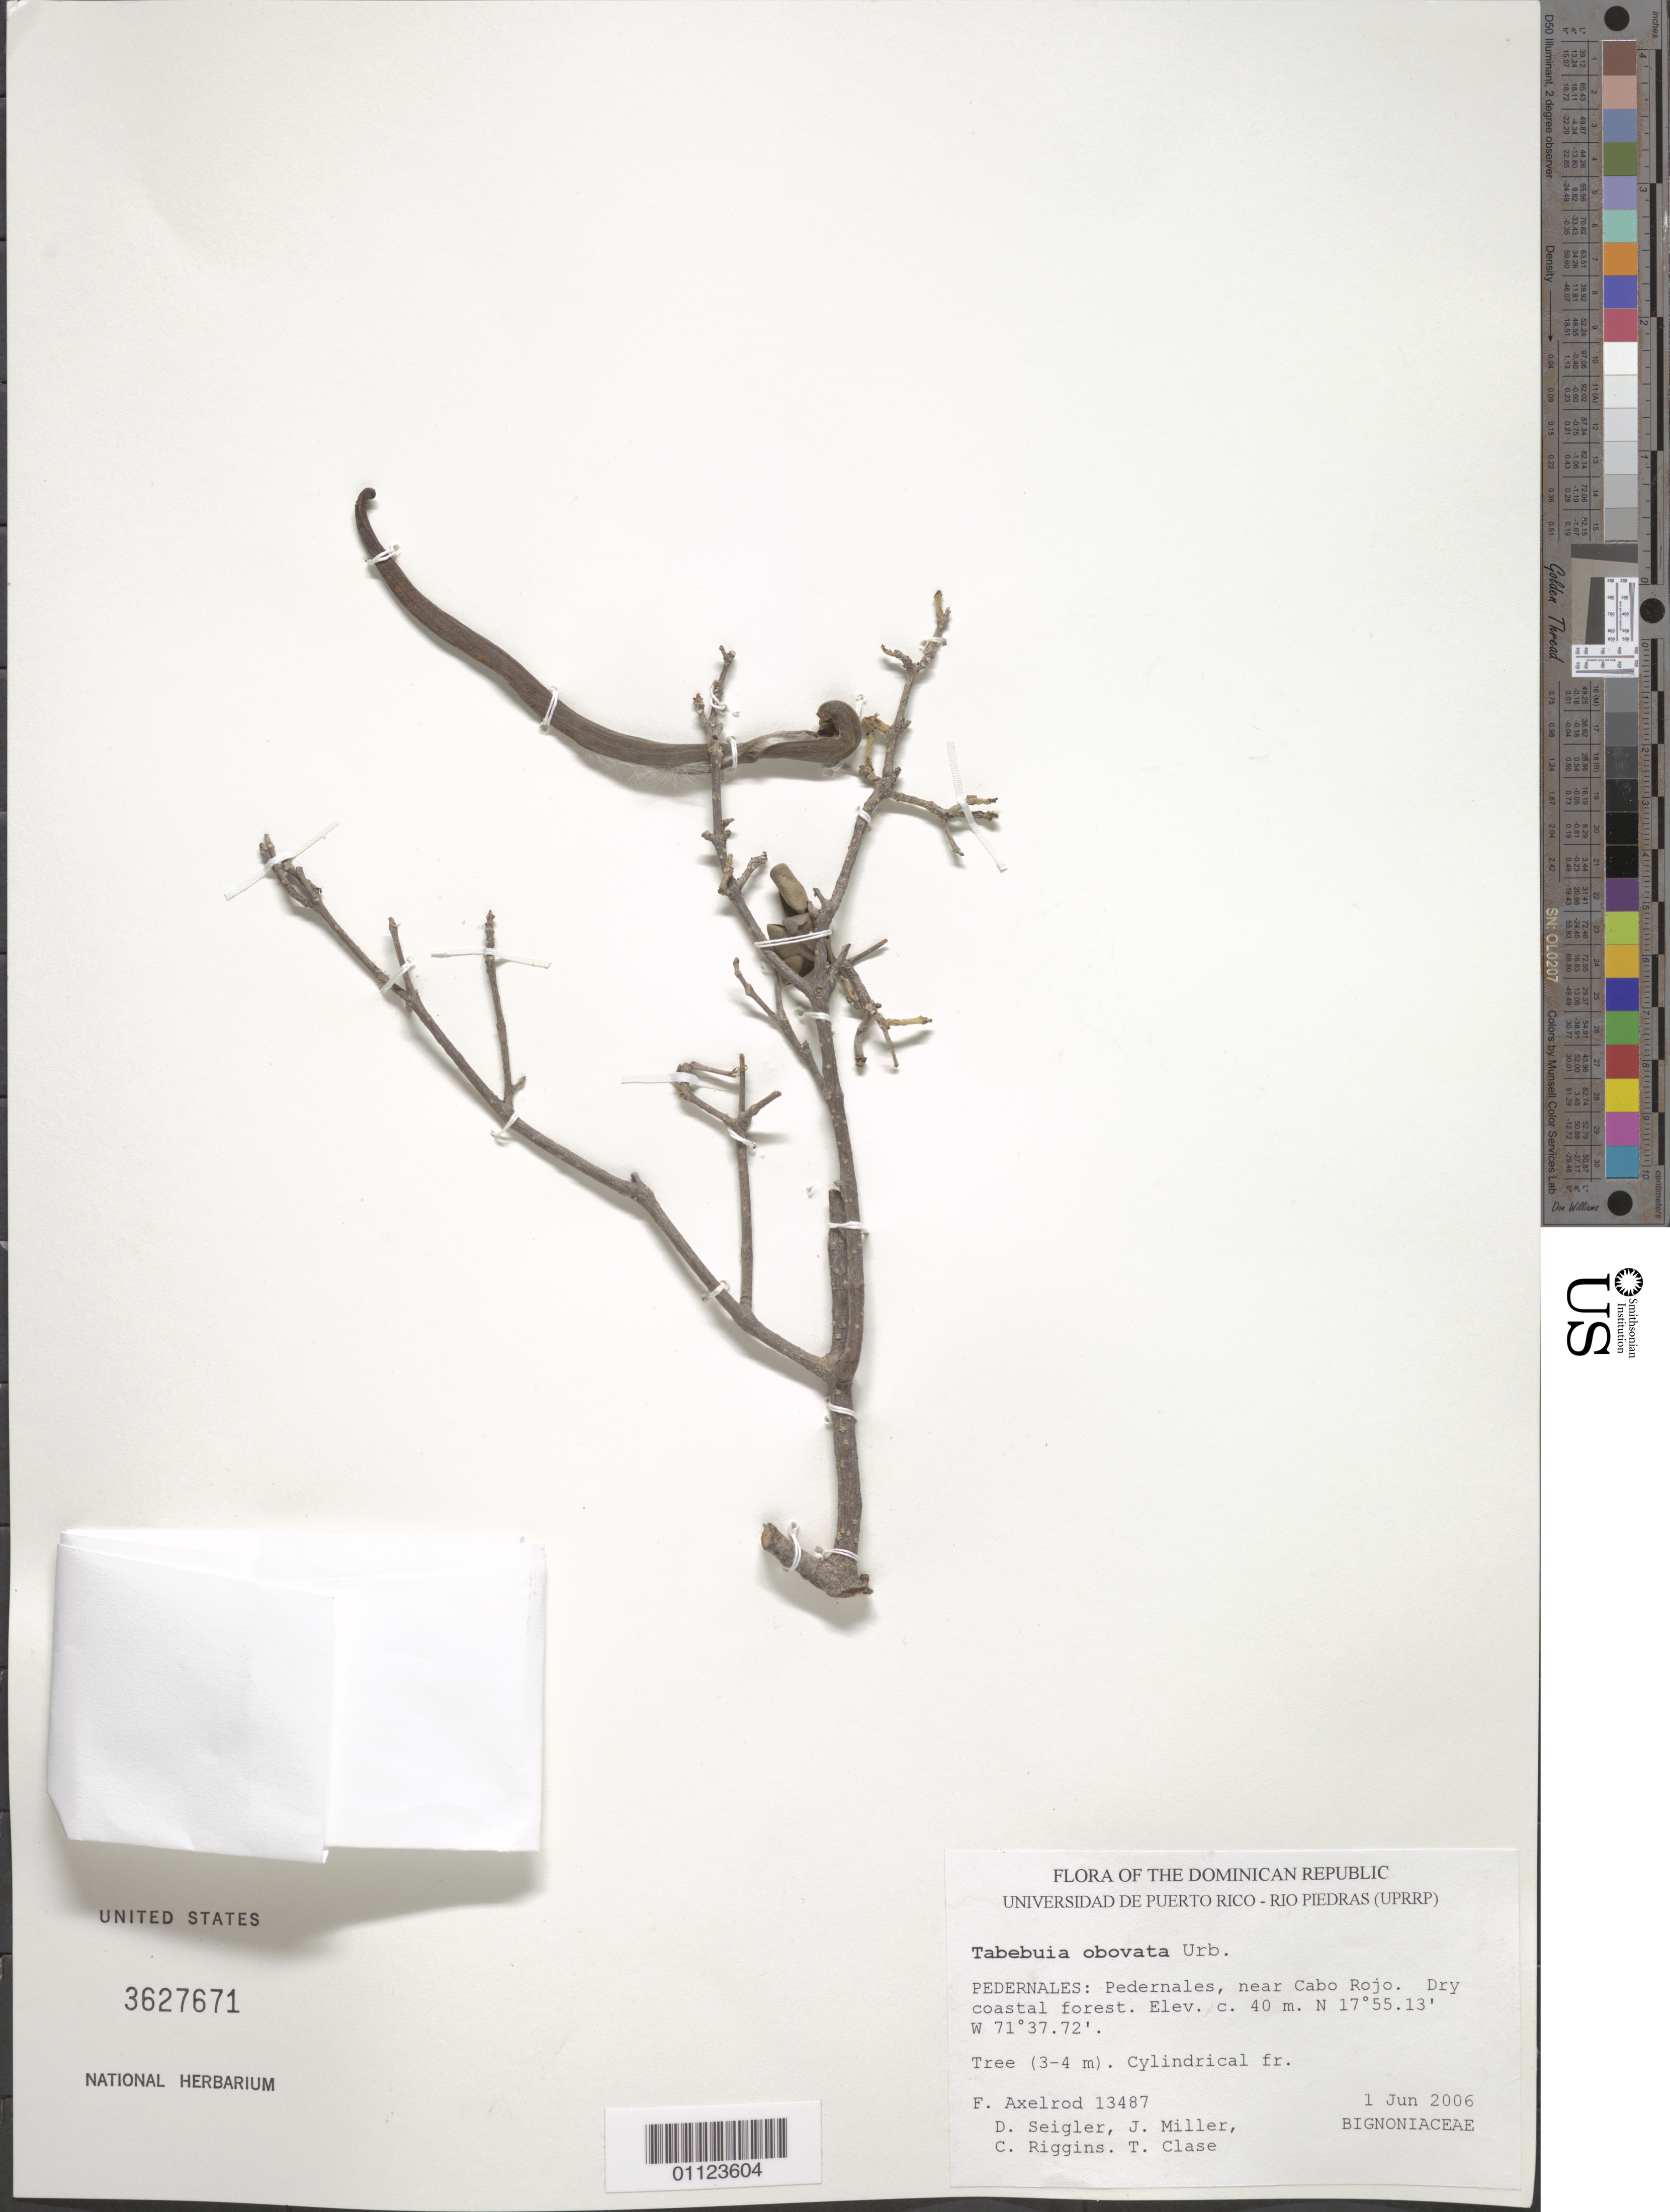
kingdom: Plantae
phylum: Tracheophyta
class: Magnoliopsida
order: Lamiales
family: Bignoniaceae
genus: Tabebuia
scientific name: Tabebuia obovata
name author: Urb.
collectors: F. S. Axelrod, D. Seigler, J. Miller, C. Riggins & T. Clase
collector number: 13487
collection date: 2006-06-01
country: Dominican Republic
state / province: Pedernales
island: Hispaniola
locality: Pedernales, near Cabo Rojo.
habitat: Dry coastal forest.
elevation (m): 40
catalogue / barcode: US 3627671